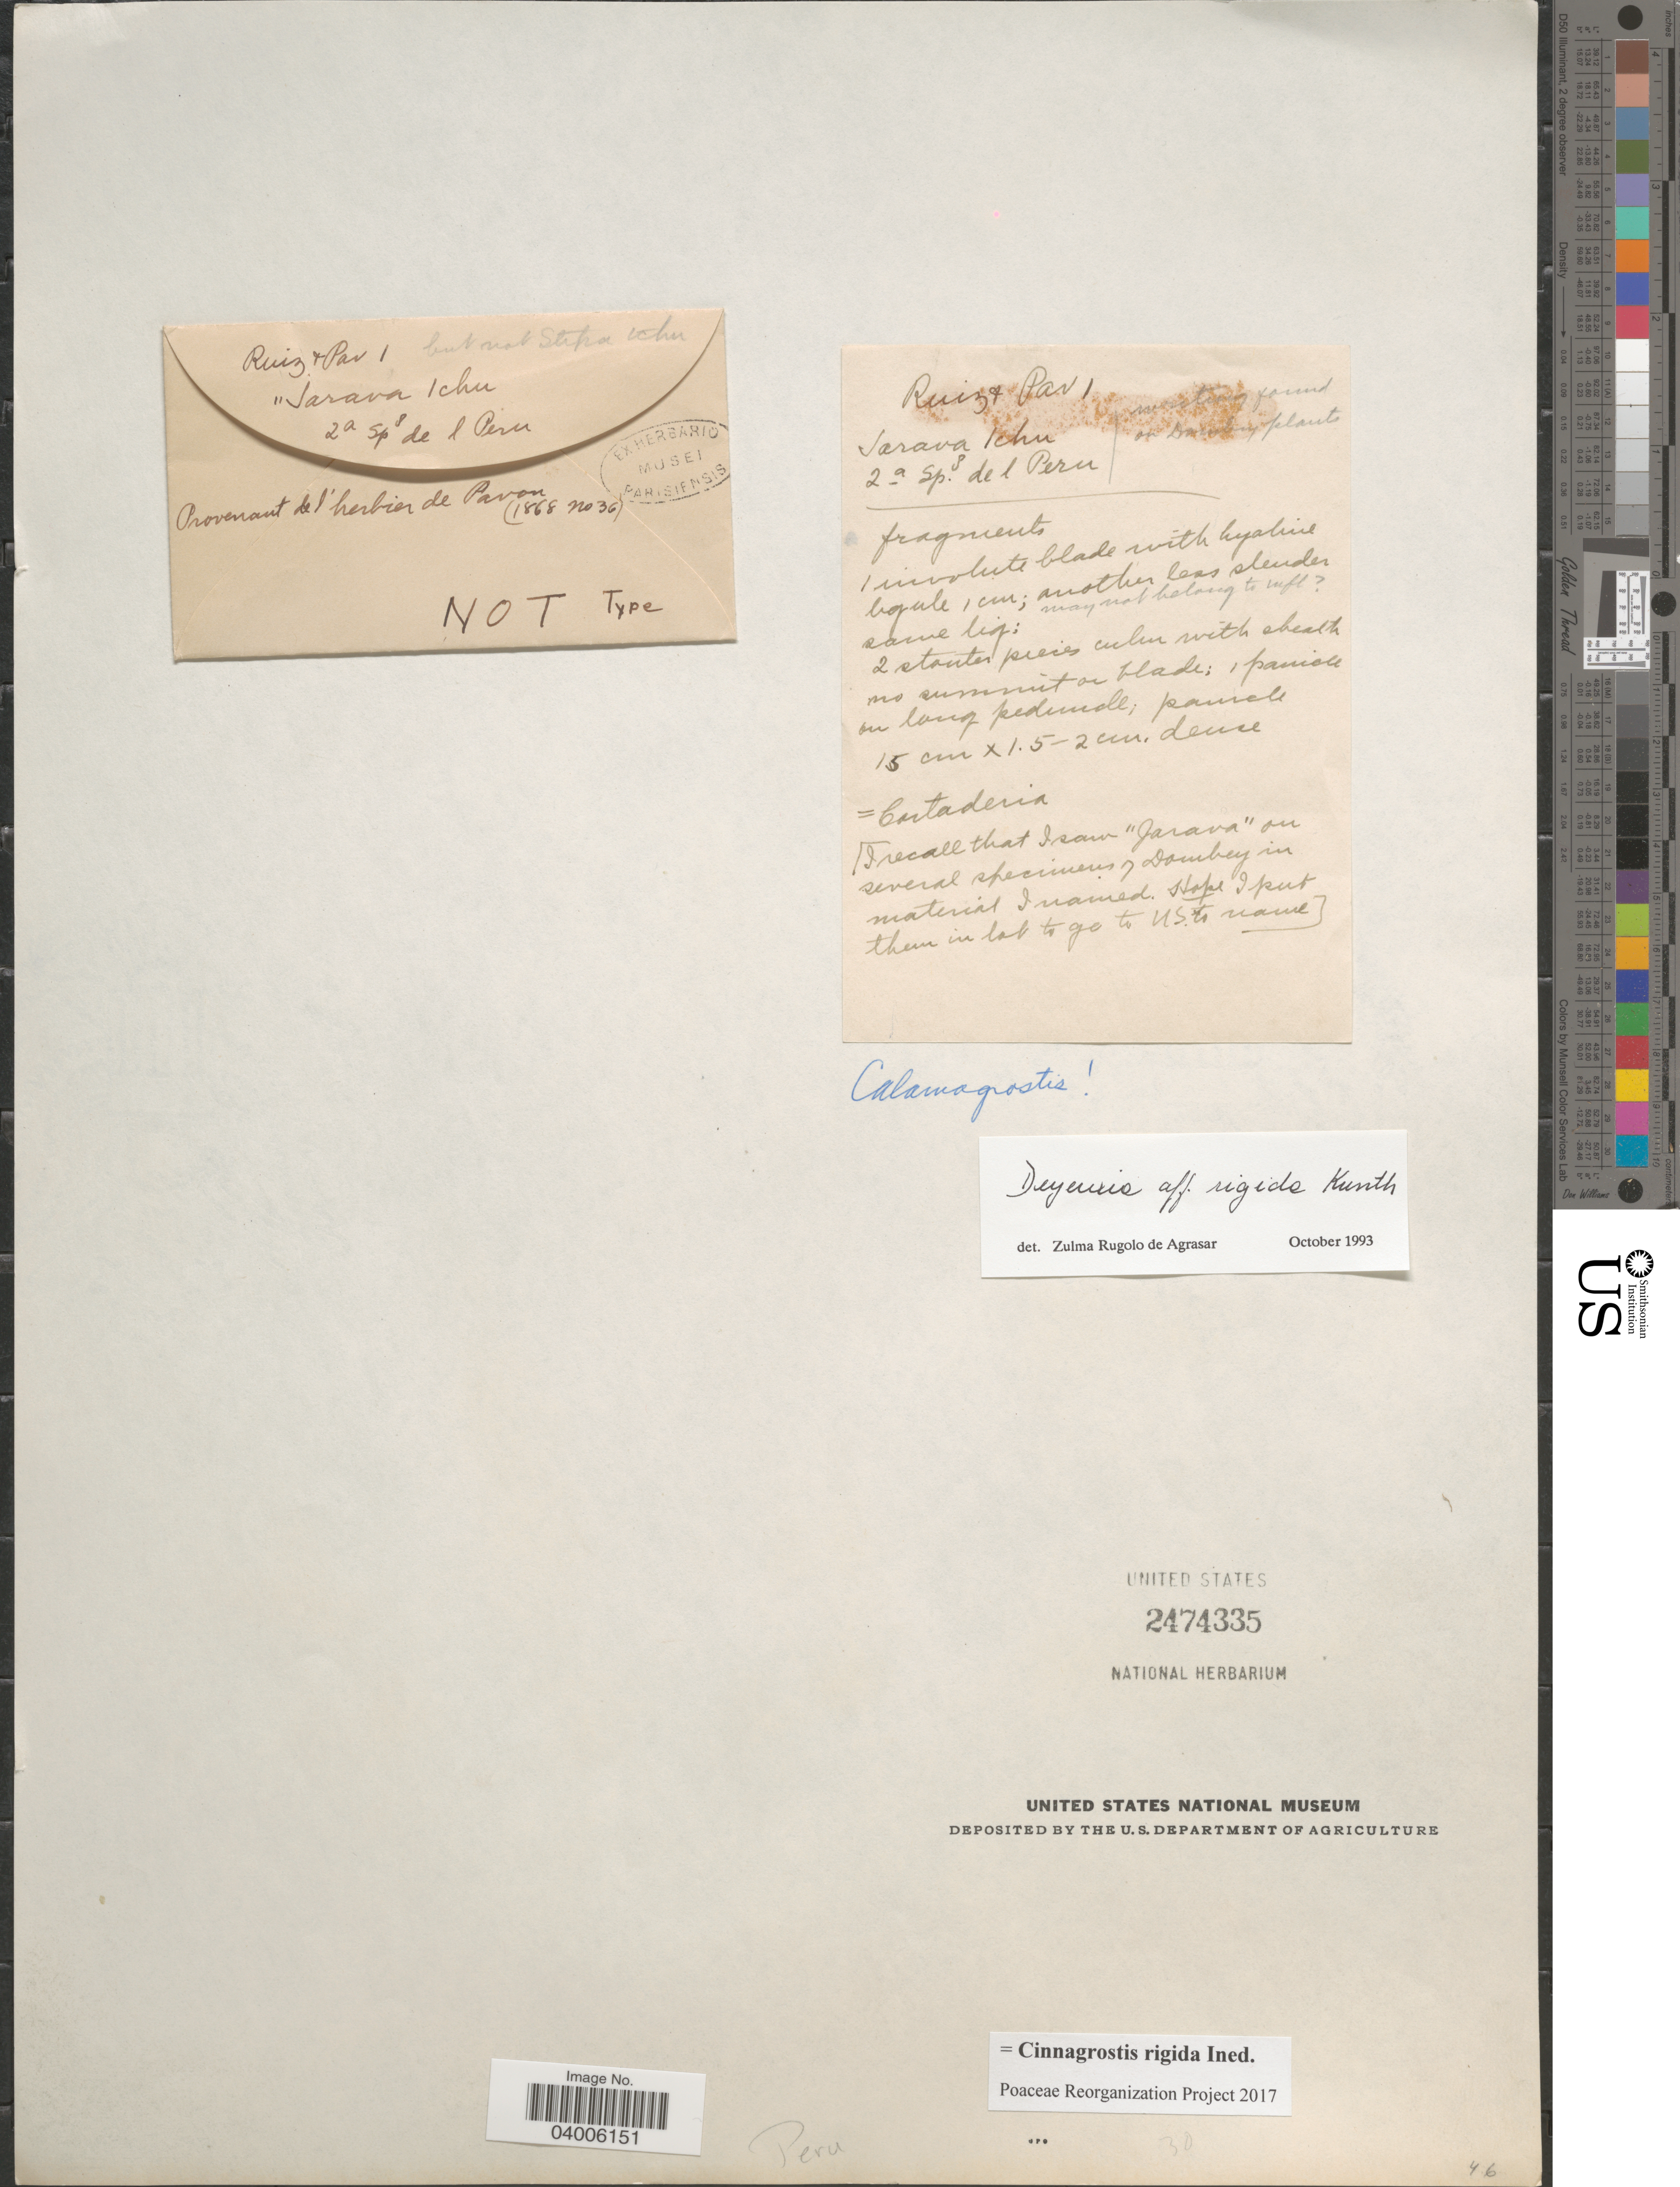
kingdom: Plantae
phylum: Tracheophyta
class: Liliopsida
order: Poales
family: Poaceae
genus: Cinnagrostis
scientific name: Cinnagrostis rigida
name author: (Kunth) P.M. Peterson et al.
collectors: Ruiz, -- & -. Pavon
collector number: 36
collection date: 1868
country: Peru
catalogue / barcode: US 2474335